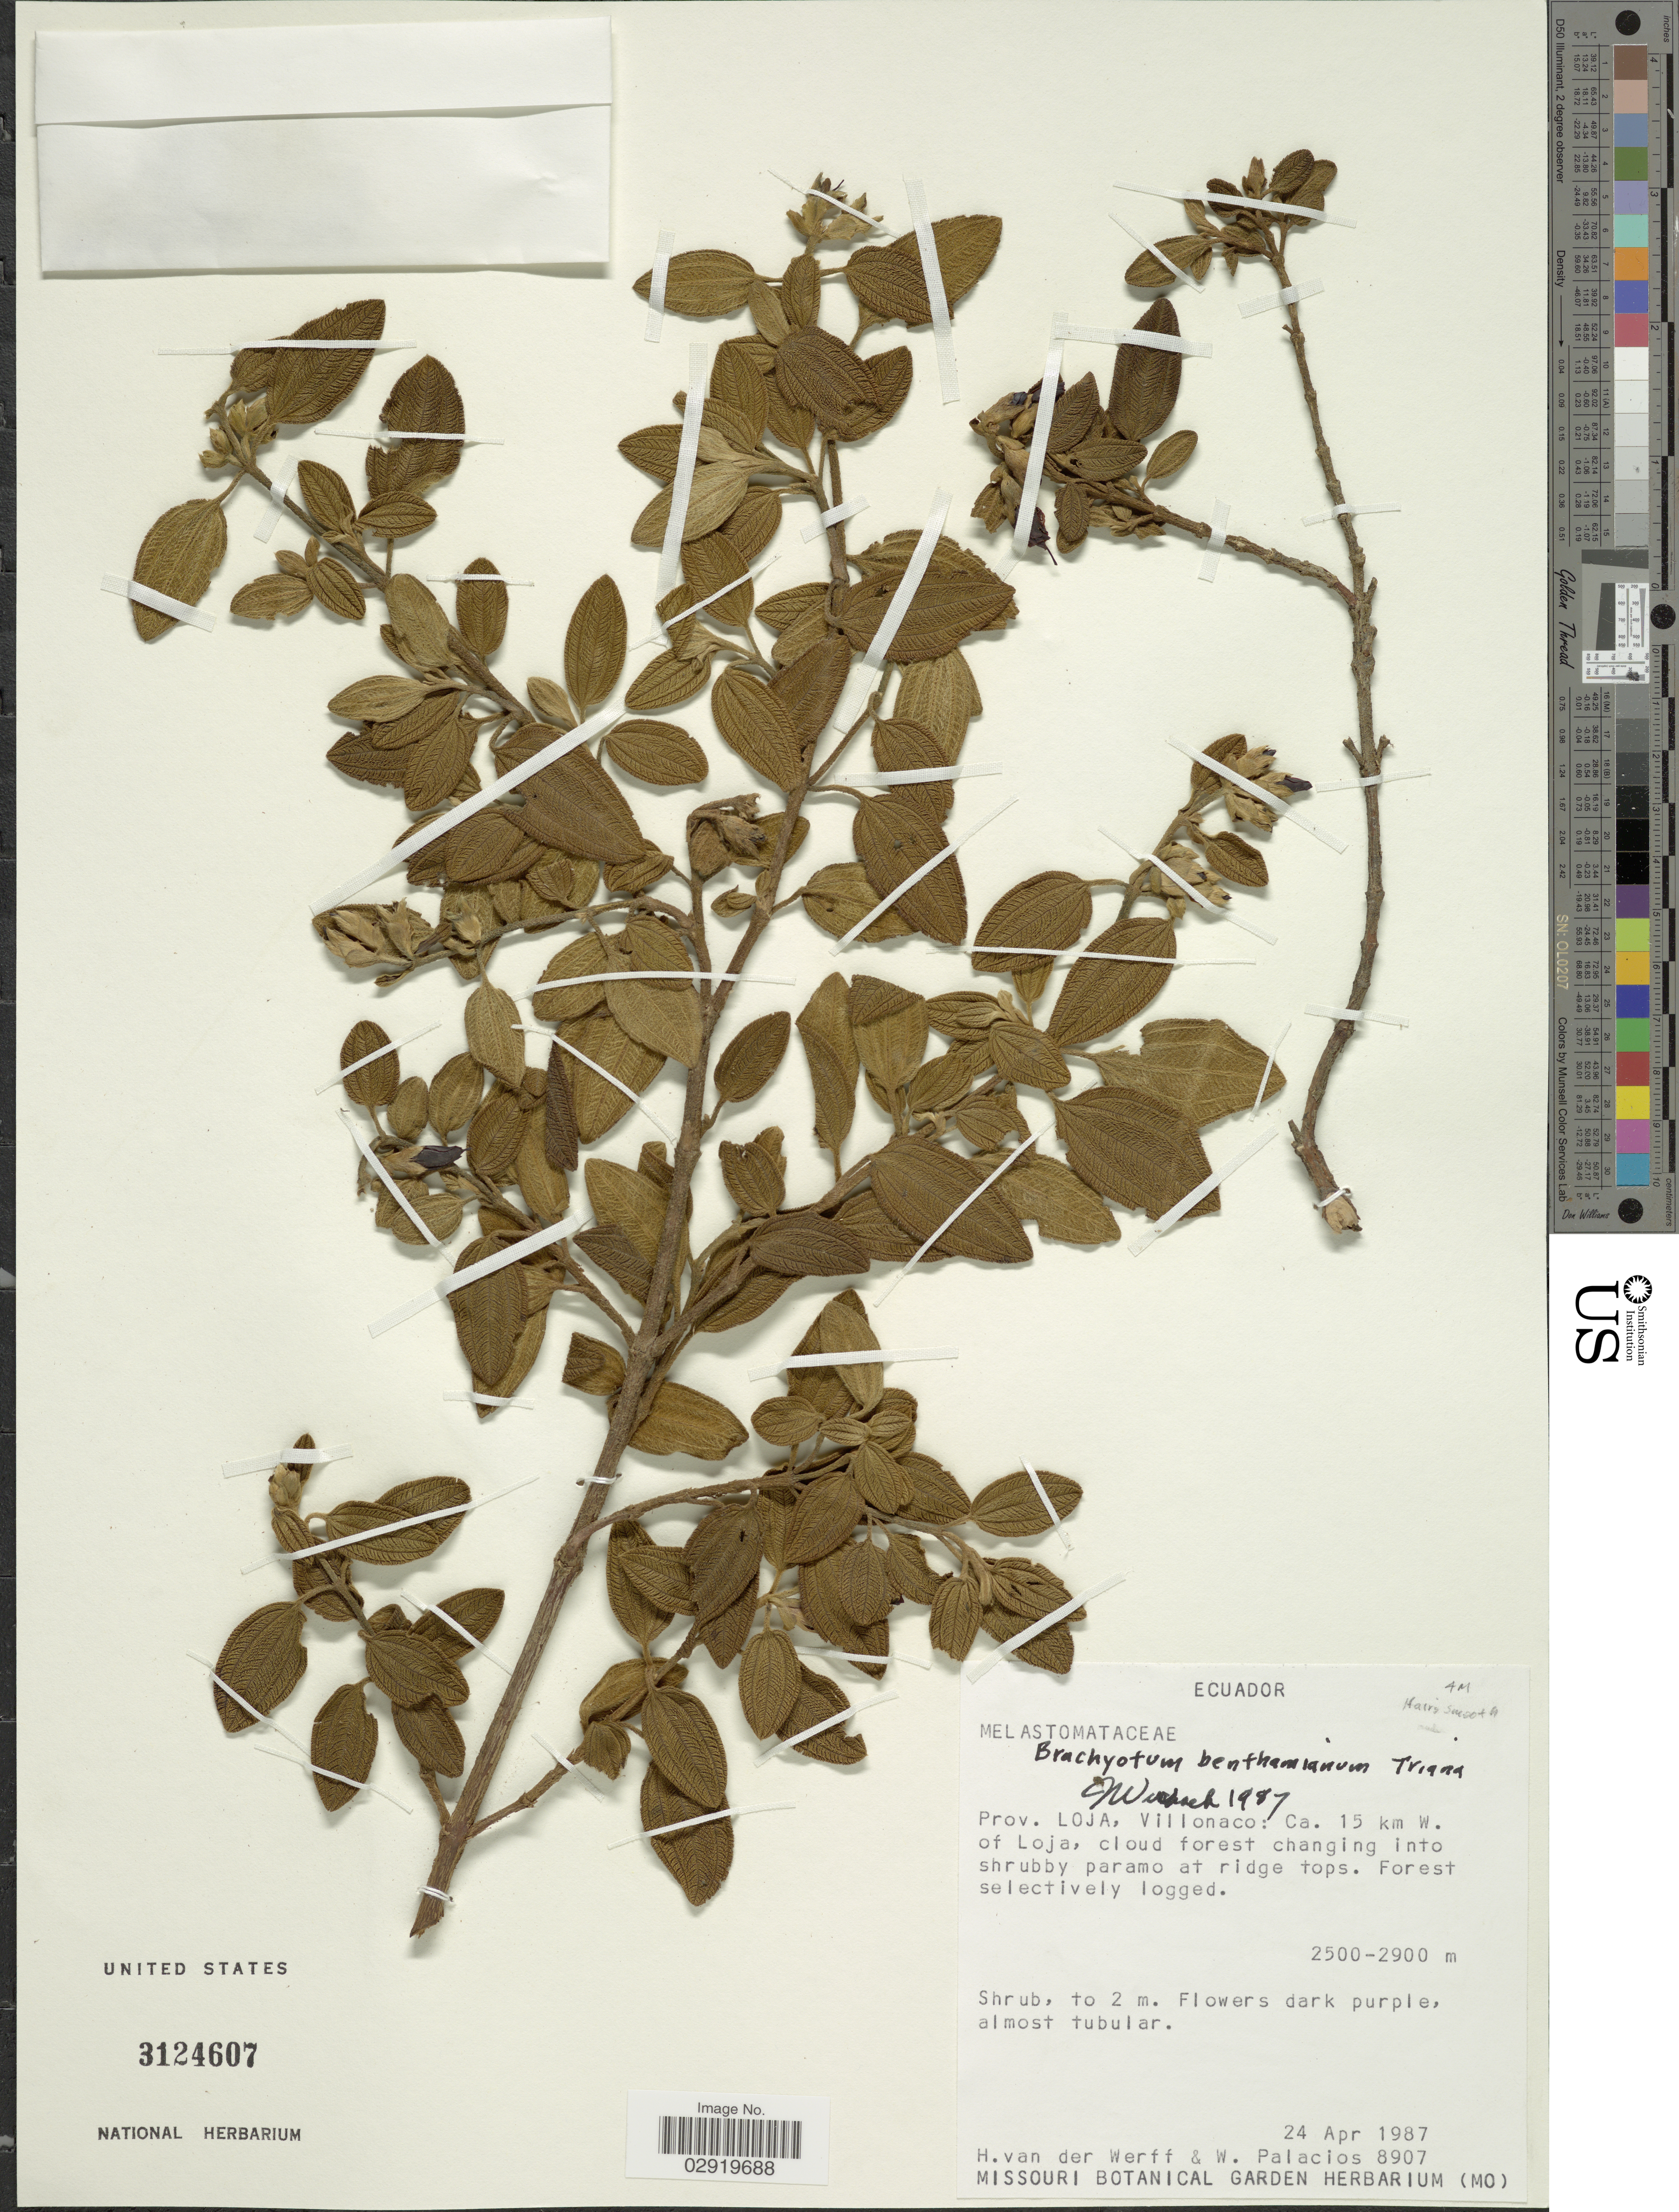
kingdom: Plantae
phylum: Tracheophyta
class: Magnoliopsida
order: Myrtales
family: Melastomataceae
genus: Brachyotum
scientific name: Brachyotum benthamianum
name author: Triana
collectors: H. van der Werff & W. Palacios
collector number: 8907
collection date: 1987-04-24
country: Ecuador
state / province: Loja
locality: Villonaco: Ca. 15 km W. of Loja.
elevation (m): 2500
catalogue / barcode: US 3124607